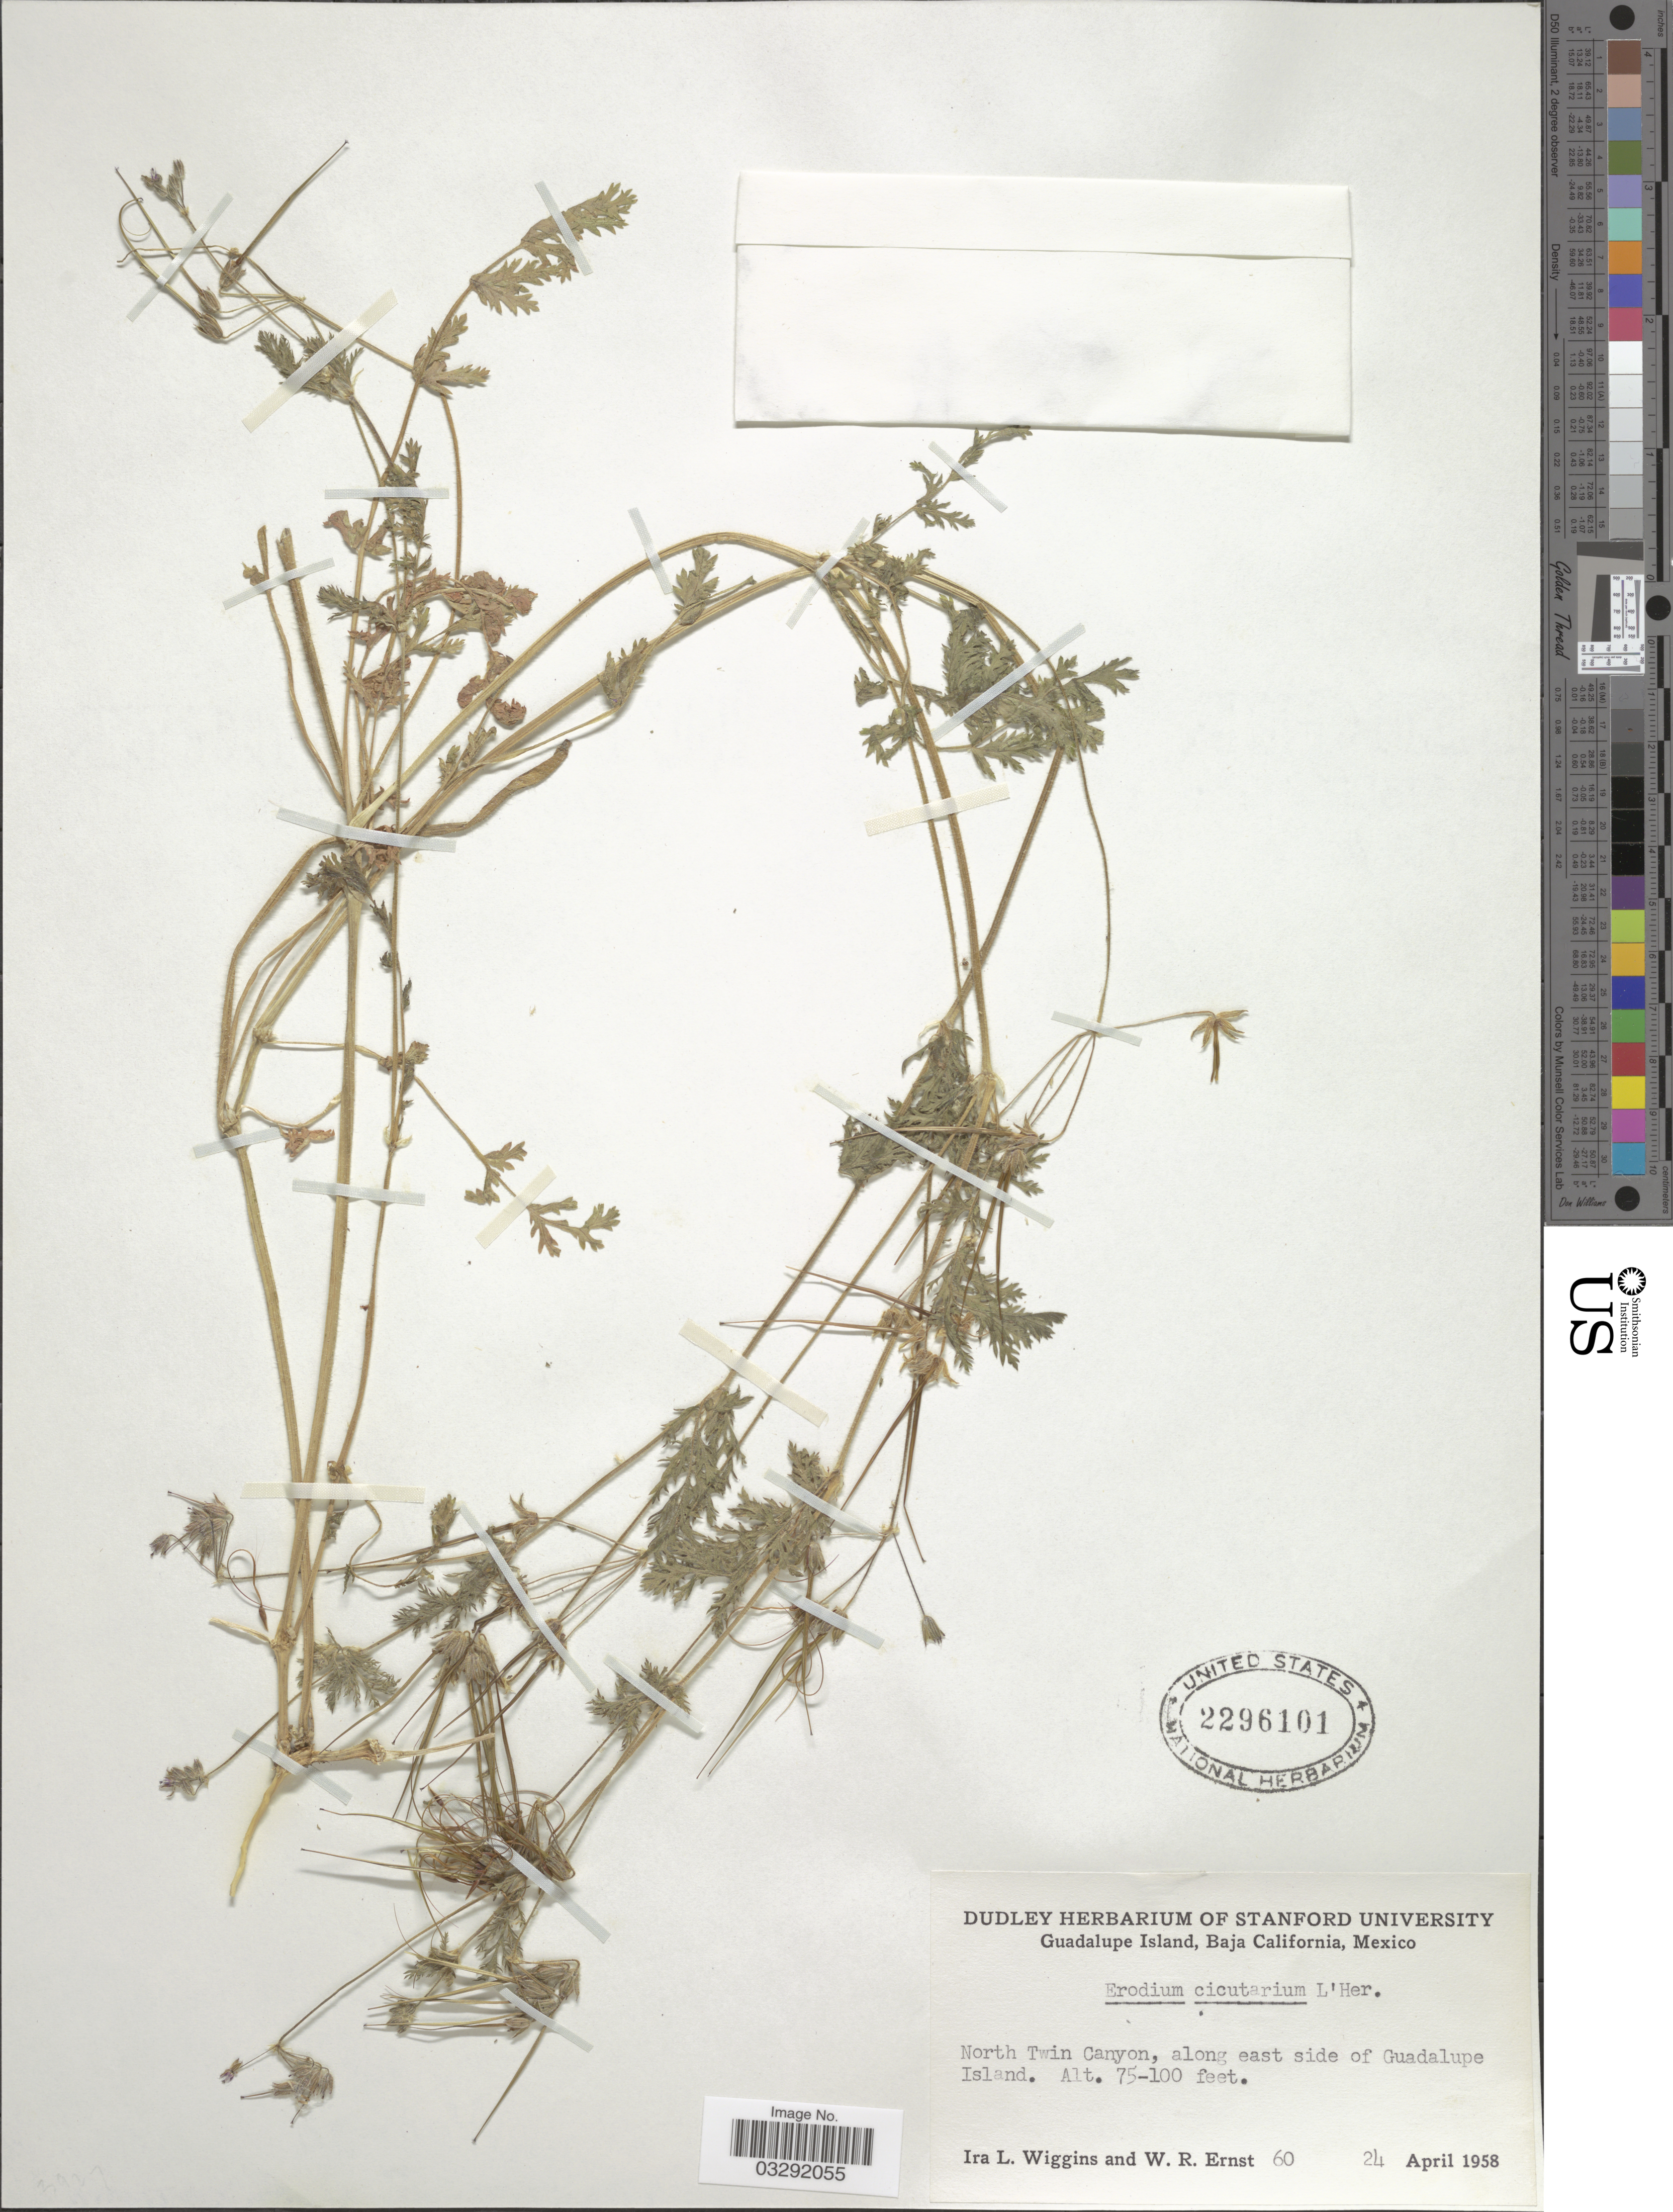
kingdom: Plantae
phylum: Tracheophyta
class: Magnoliopsida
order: Geraniales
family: Geraniaceae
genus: Erodium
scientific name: Erodium cicutarium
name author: (L.) L'Hér.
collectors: I. L. Wiggins & W. R. Ernst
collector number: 60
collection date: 1958-04-24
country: Mexico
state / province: Baja California Norte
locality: Guadalupe Island. North Twin Canyon, along east side of Guadalupe Island.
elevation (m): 23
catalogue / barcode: US 2296101